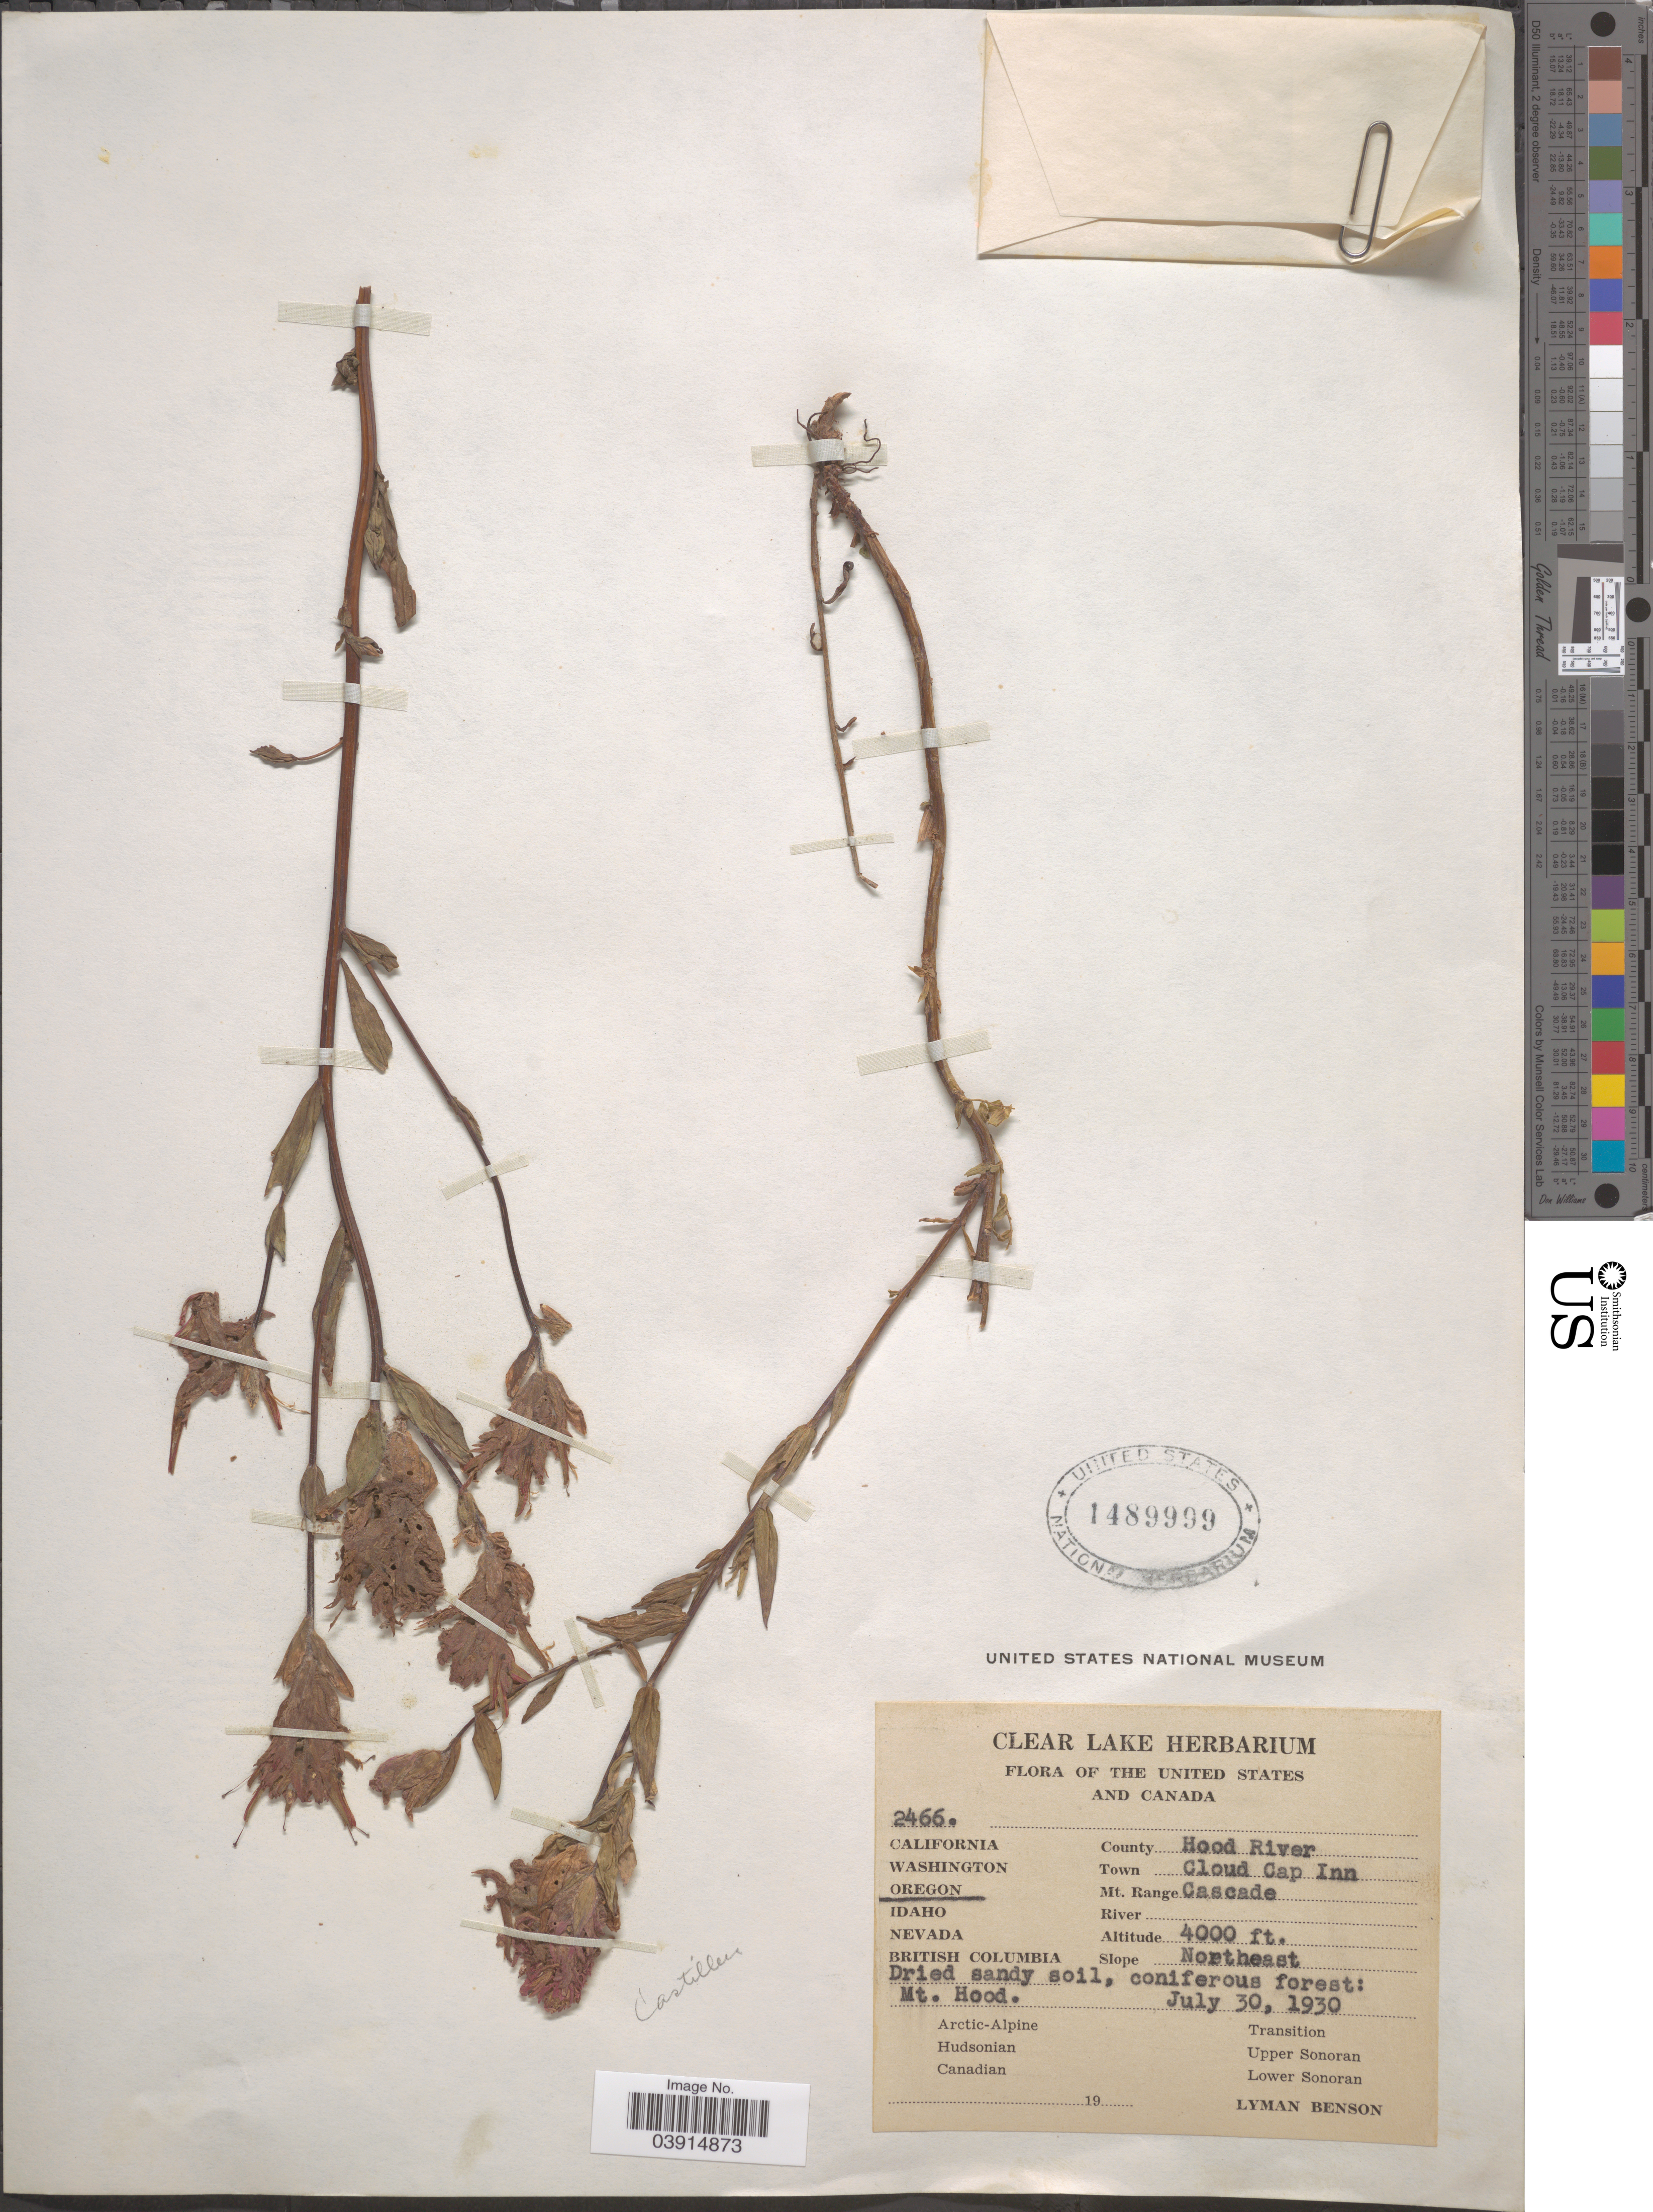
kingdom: Plantae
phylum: Tracheophyta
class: Magnoliopsida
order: Lamiales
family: Orobanchaceae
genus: Castilleja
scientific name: Castilleja sp.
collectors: L. D. Benson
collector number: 2466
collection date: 1930-07-30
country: United States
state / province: Oregon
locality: County Hood River. Town Cloud Cap Inn. Mt. Range Cascade. Slope Northeast. Mt. Hood.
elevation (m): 1219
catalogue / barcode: US 1489999